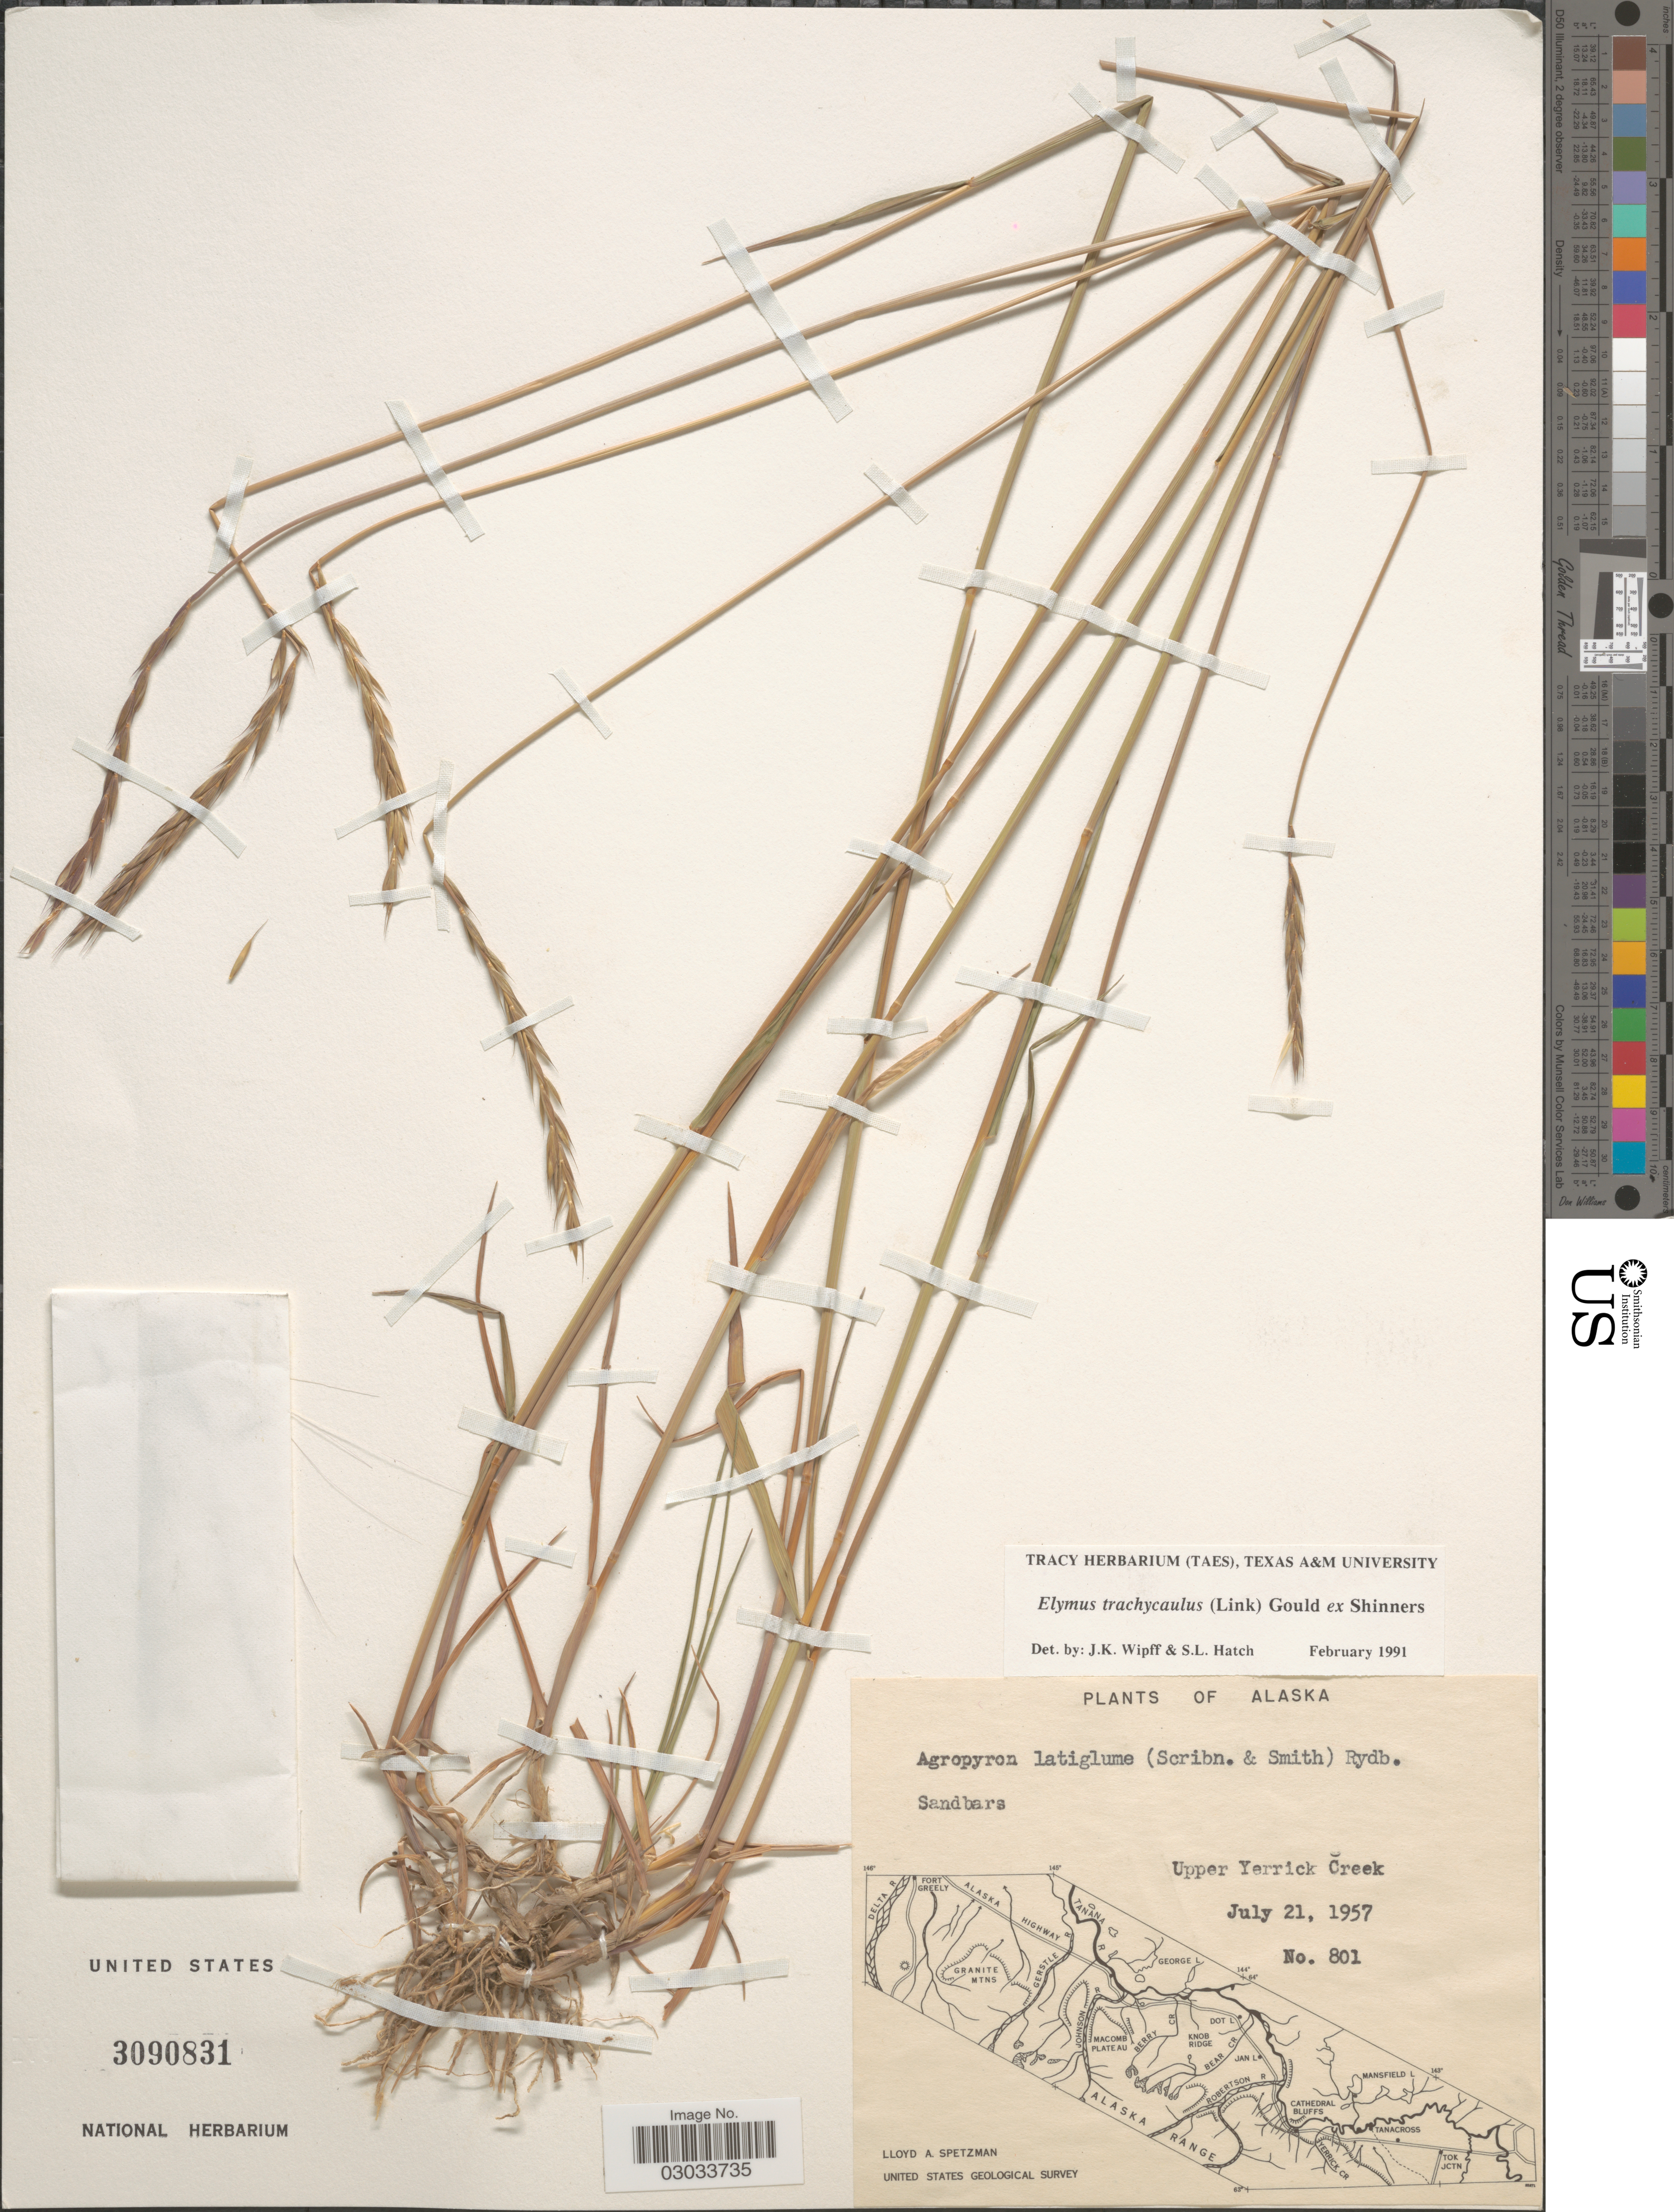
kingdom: Plantae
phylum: Tracheophyta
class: Liliopsida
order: Poales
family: Poaceae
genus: Elymus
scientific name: Elymus trachycaulus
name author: (Link) Gould ex Shinners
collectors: L. Spetzman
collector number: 801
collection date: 1957-07-21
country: United States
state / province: Alaska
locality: Sandbars. Upper Yerrick Creek. United States Geological Survey.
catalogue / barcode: US 3090831